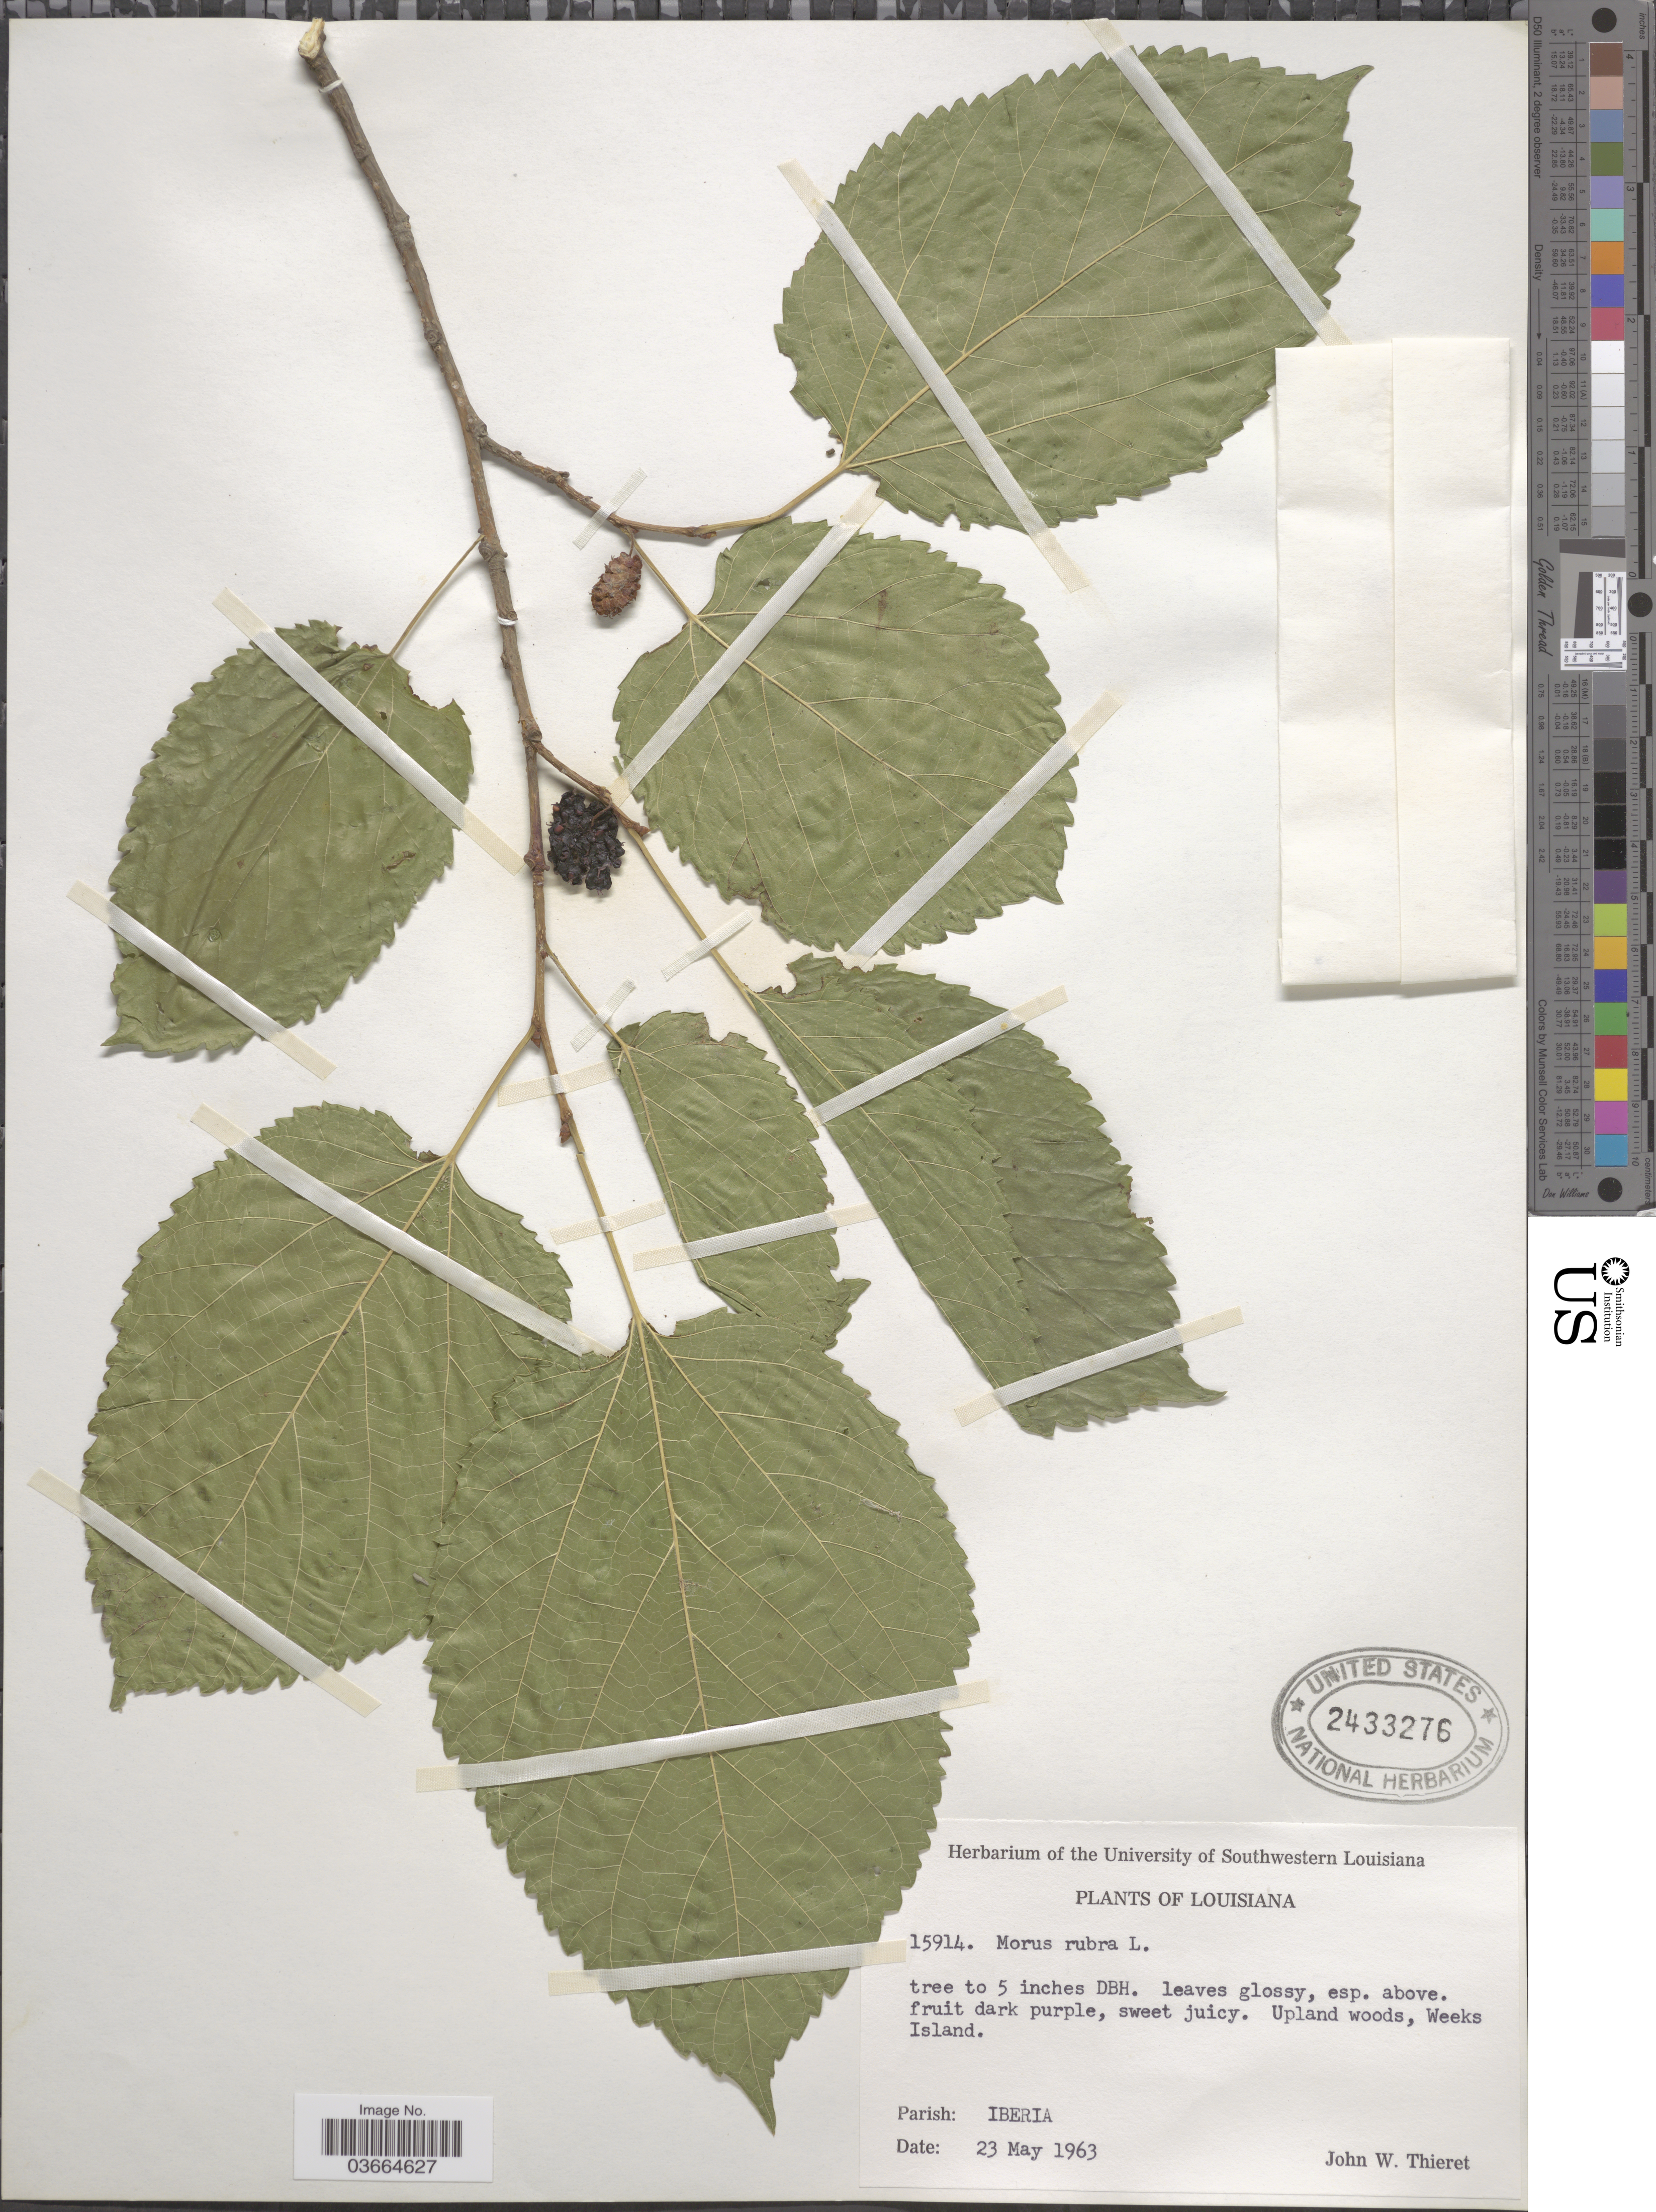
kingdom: Plantae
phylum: Tracheophyta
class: Magnoliopsida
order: Rosales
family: Moraceae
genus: Morus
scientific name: Morus rubra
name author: L.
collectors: J. W. Thieret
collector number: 15914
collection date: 1963-05-23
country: United States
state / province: Louisiana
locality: Upland woods, Weeks Island. Parish: Iberia.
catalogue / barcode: US 2433276